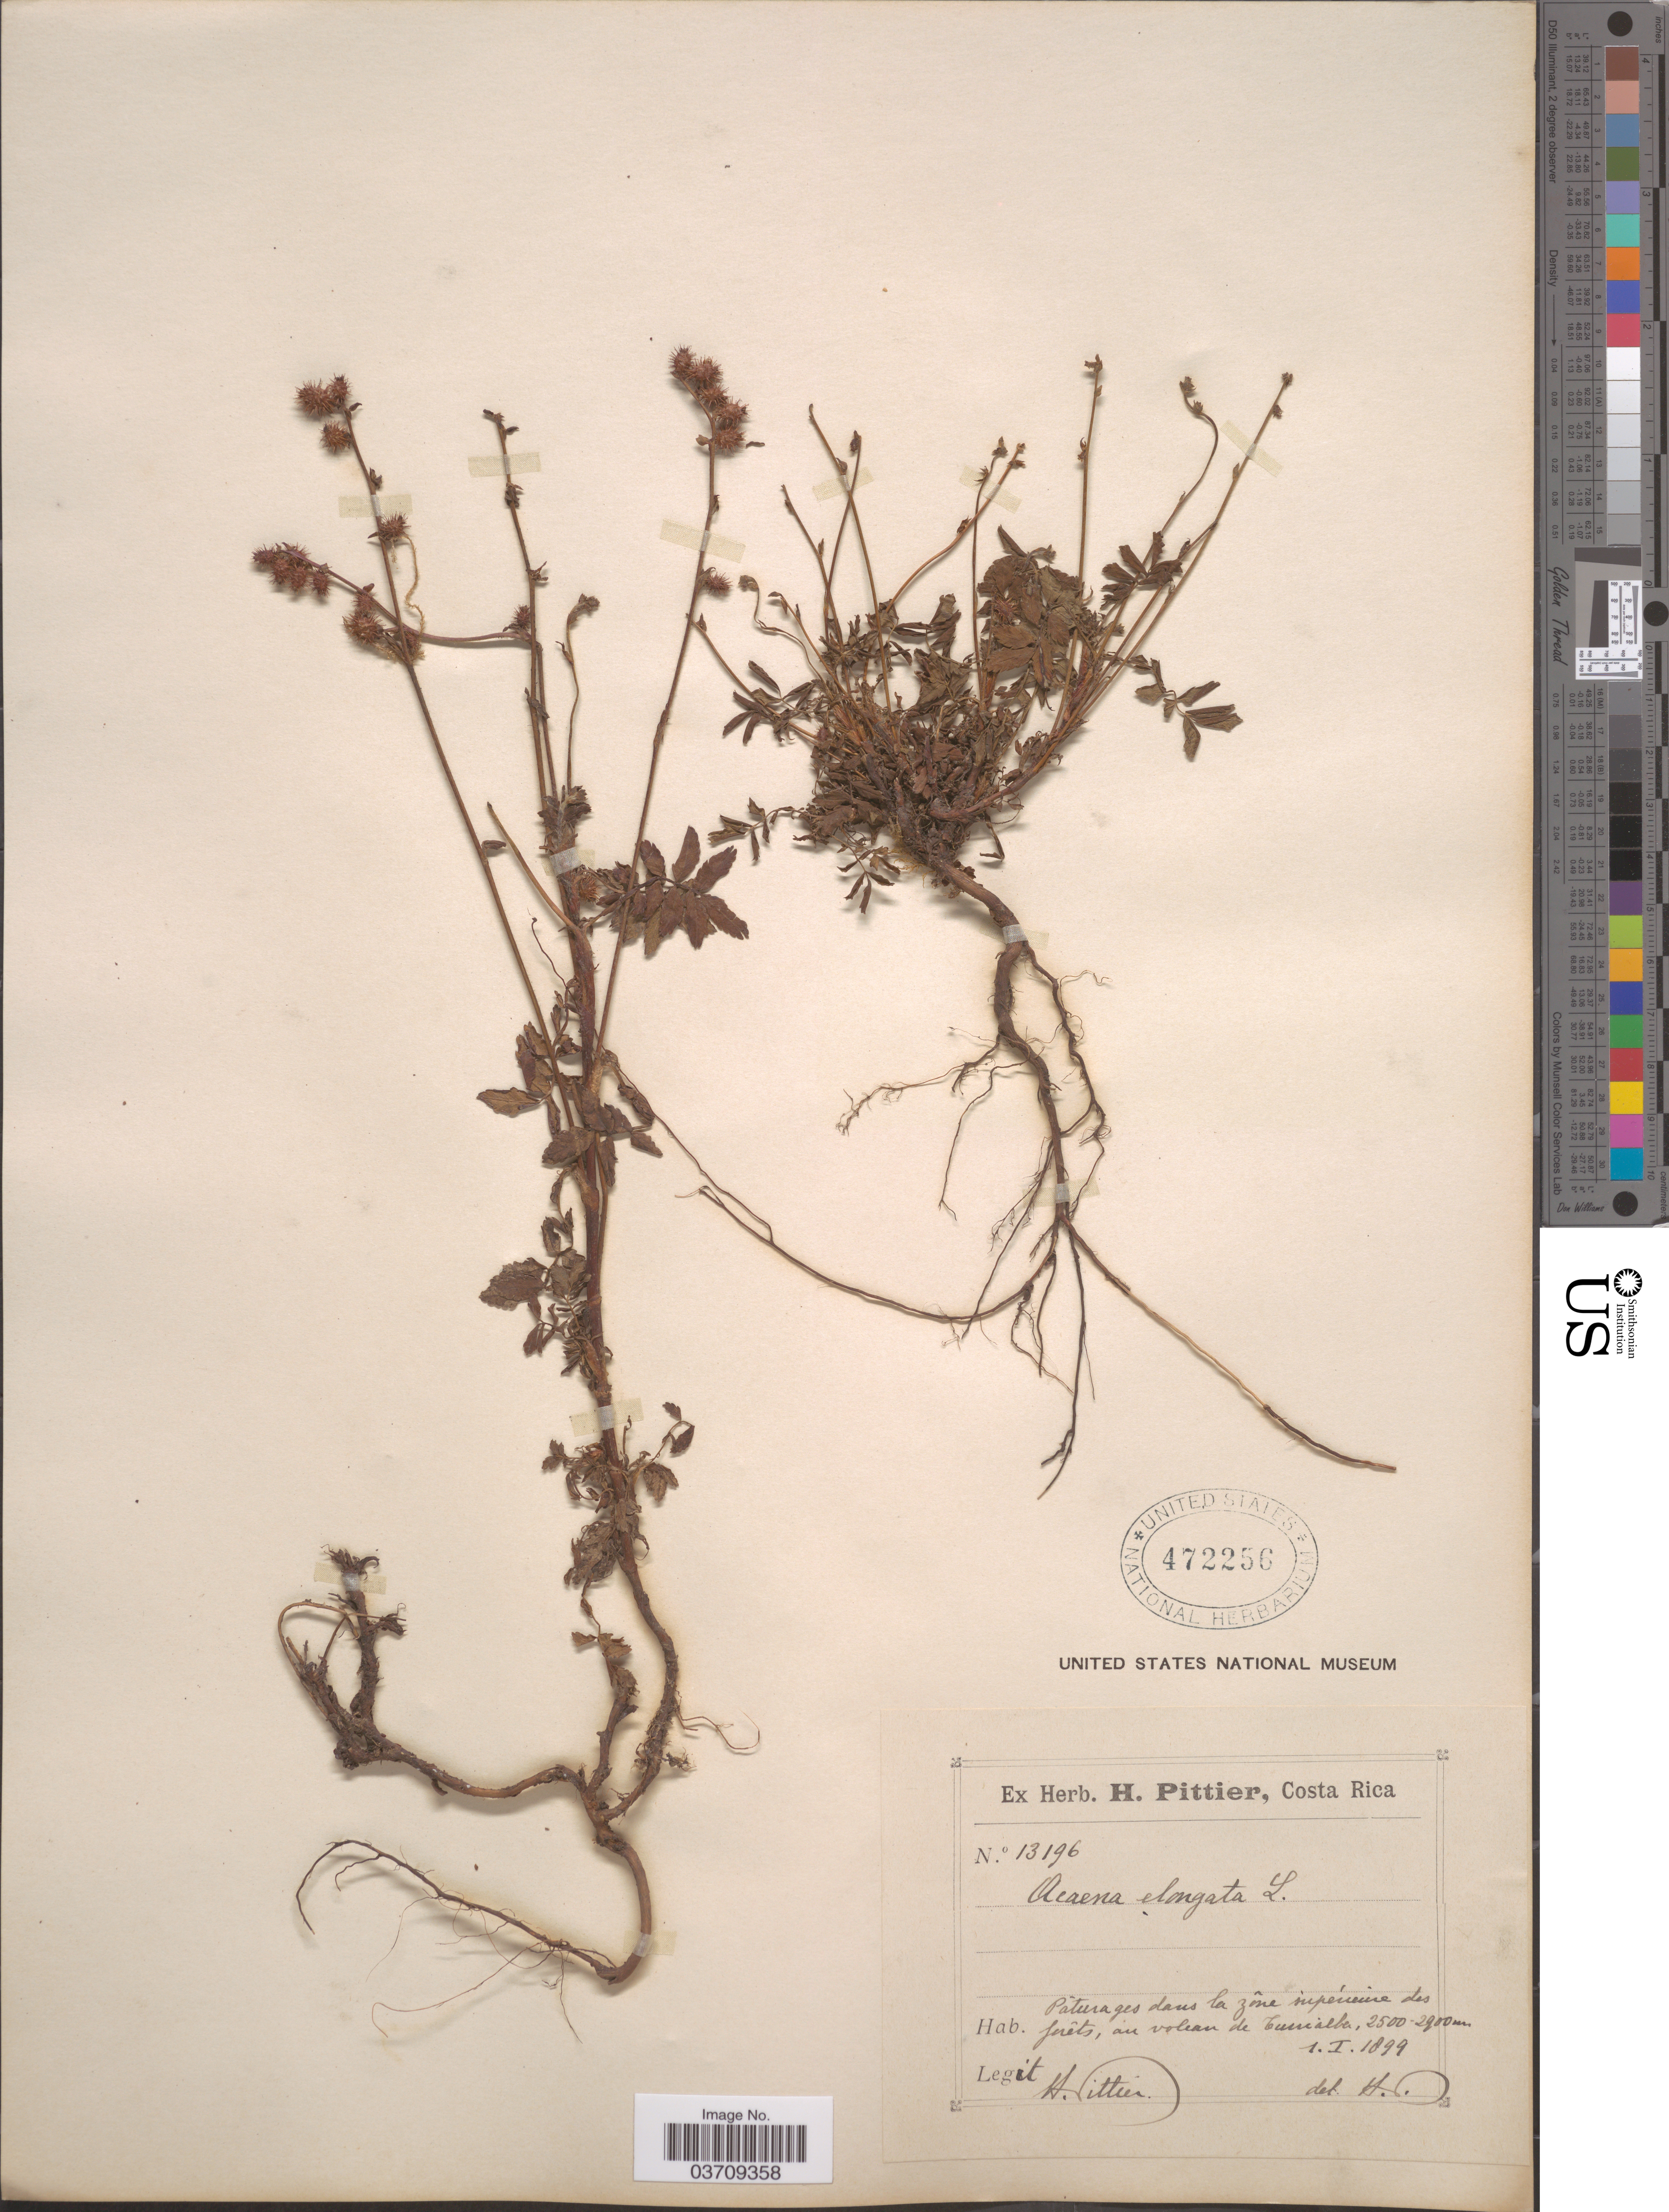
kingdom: Plantae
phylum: Tracheophyta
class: Magnoliopsida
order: Rosales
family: Rosaceae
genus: Acaena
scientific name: Acaena elongata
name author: L.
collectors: H. F. Pittier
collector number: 13196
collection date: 1899-01-01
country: Costa Rica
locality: Pâturages dans la zône súpernine des forêts, au volcan de Turrialba.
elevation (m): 2500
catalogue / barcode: US 472256